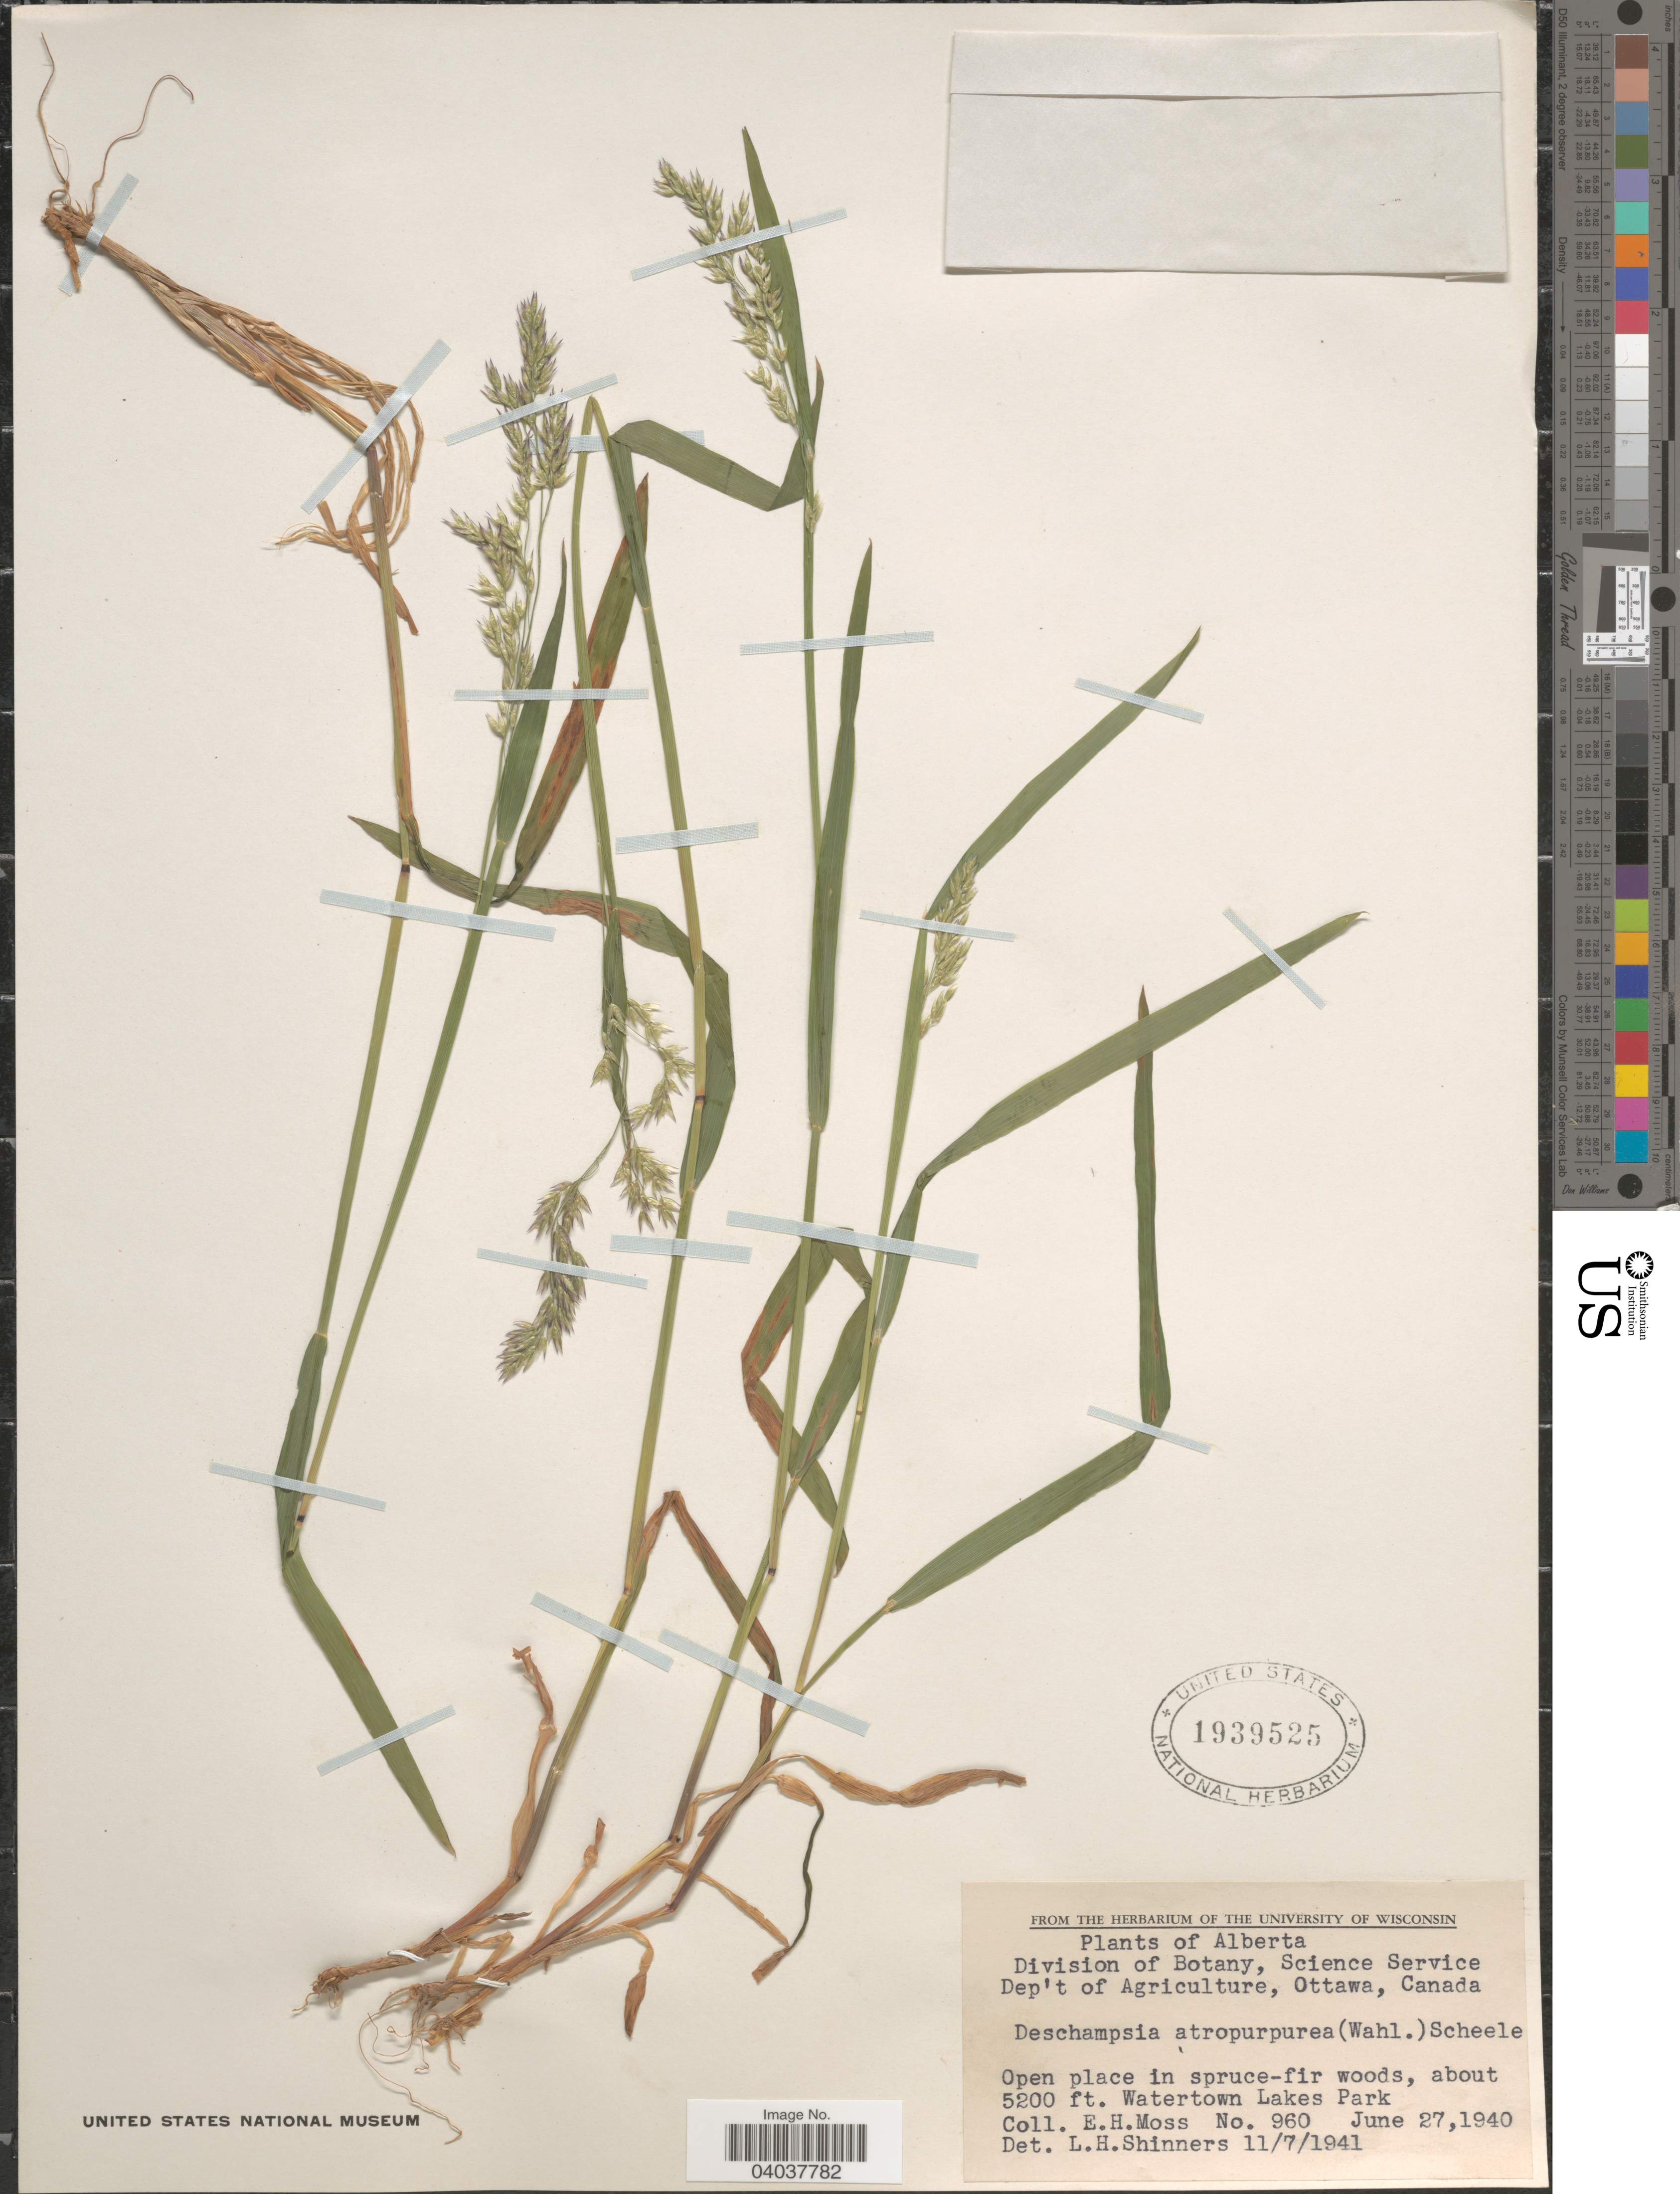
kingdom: Plantae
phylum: Tracheophyta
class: Liliopsida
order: Poales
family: Poaceae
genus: Vahlodea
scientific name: Vahlodea atropurpurea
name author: (Wahlenb.) Fr. ex Hartm.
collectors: E. Moss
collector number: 960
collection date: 1940-06-27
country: Canada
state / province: Alberta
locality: Watertown Lakes Park.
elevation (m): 1585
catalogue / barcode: US 1939525